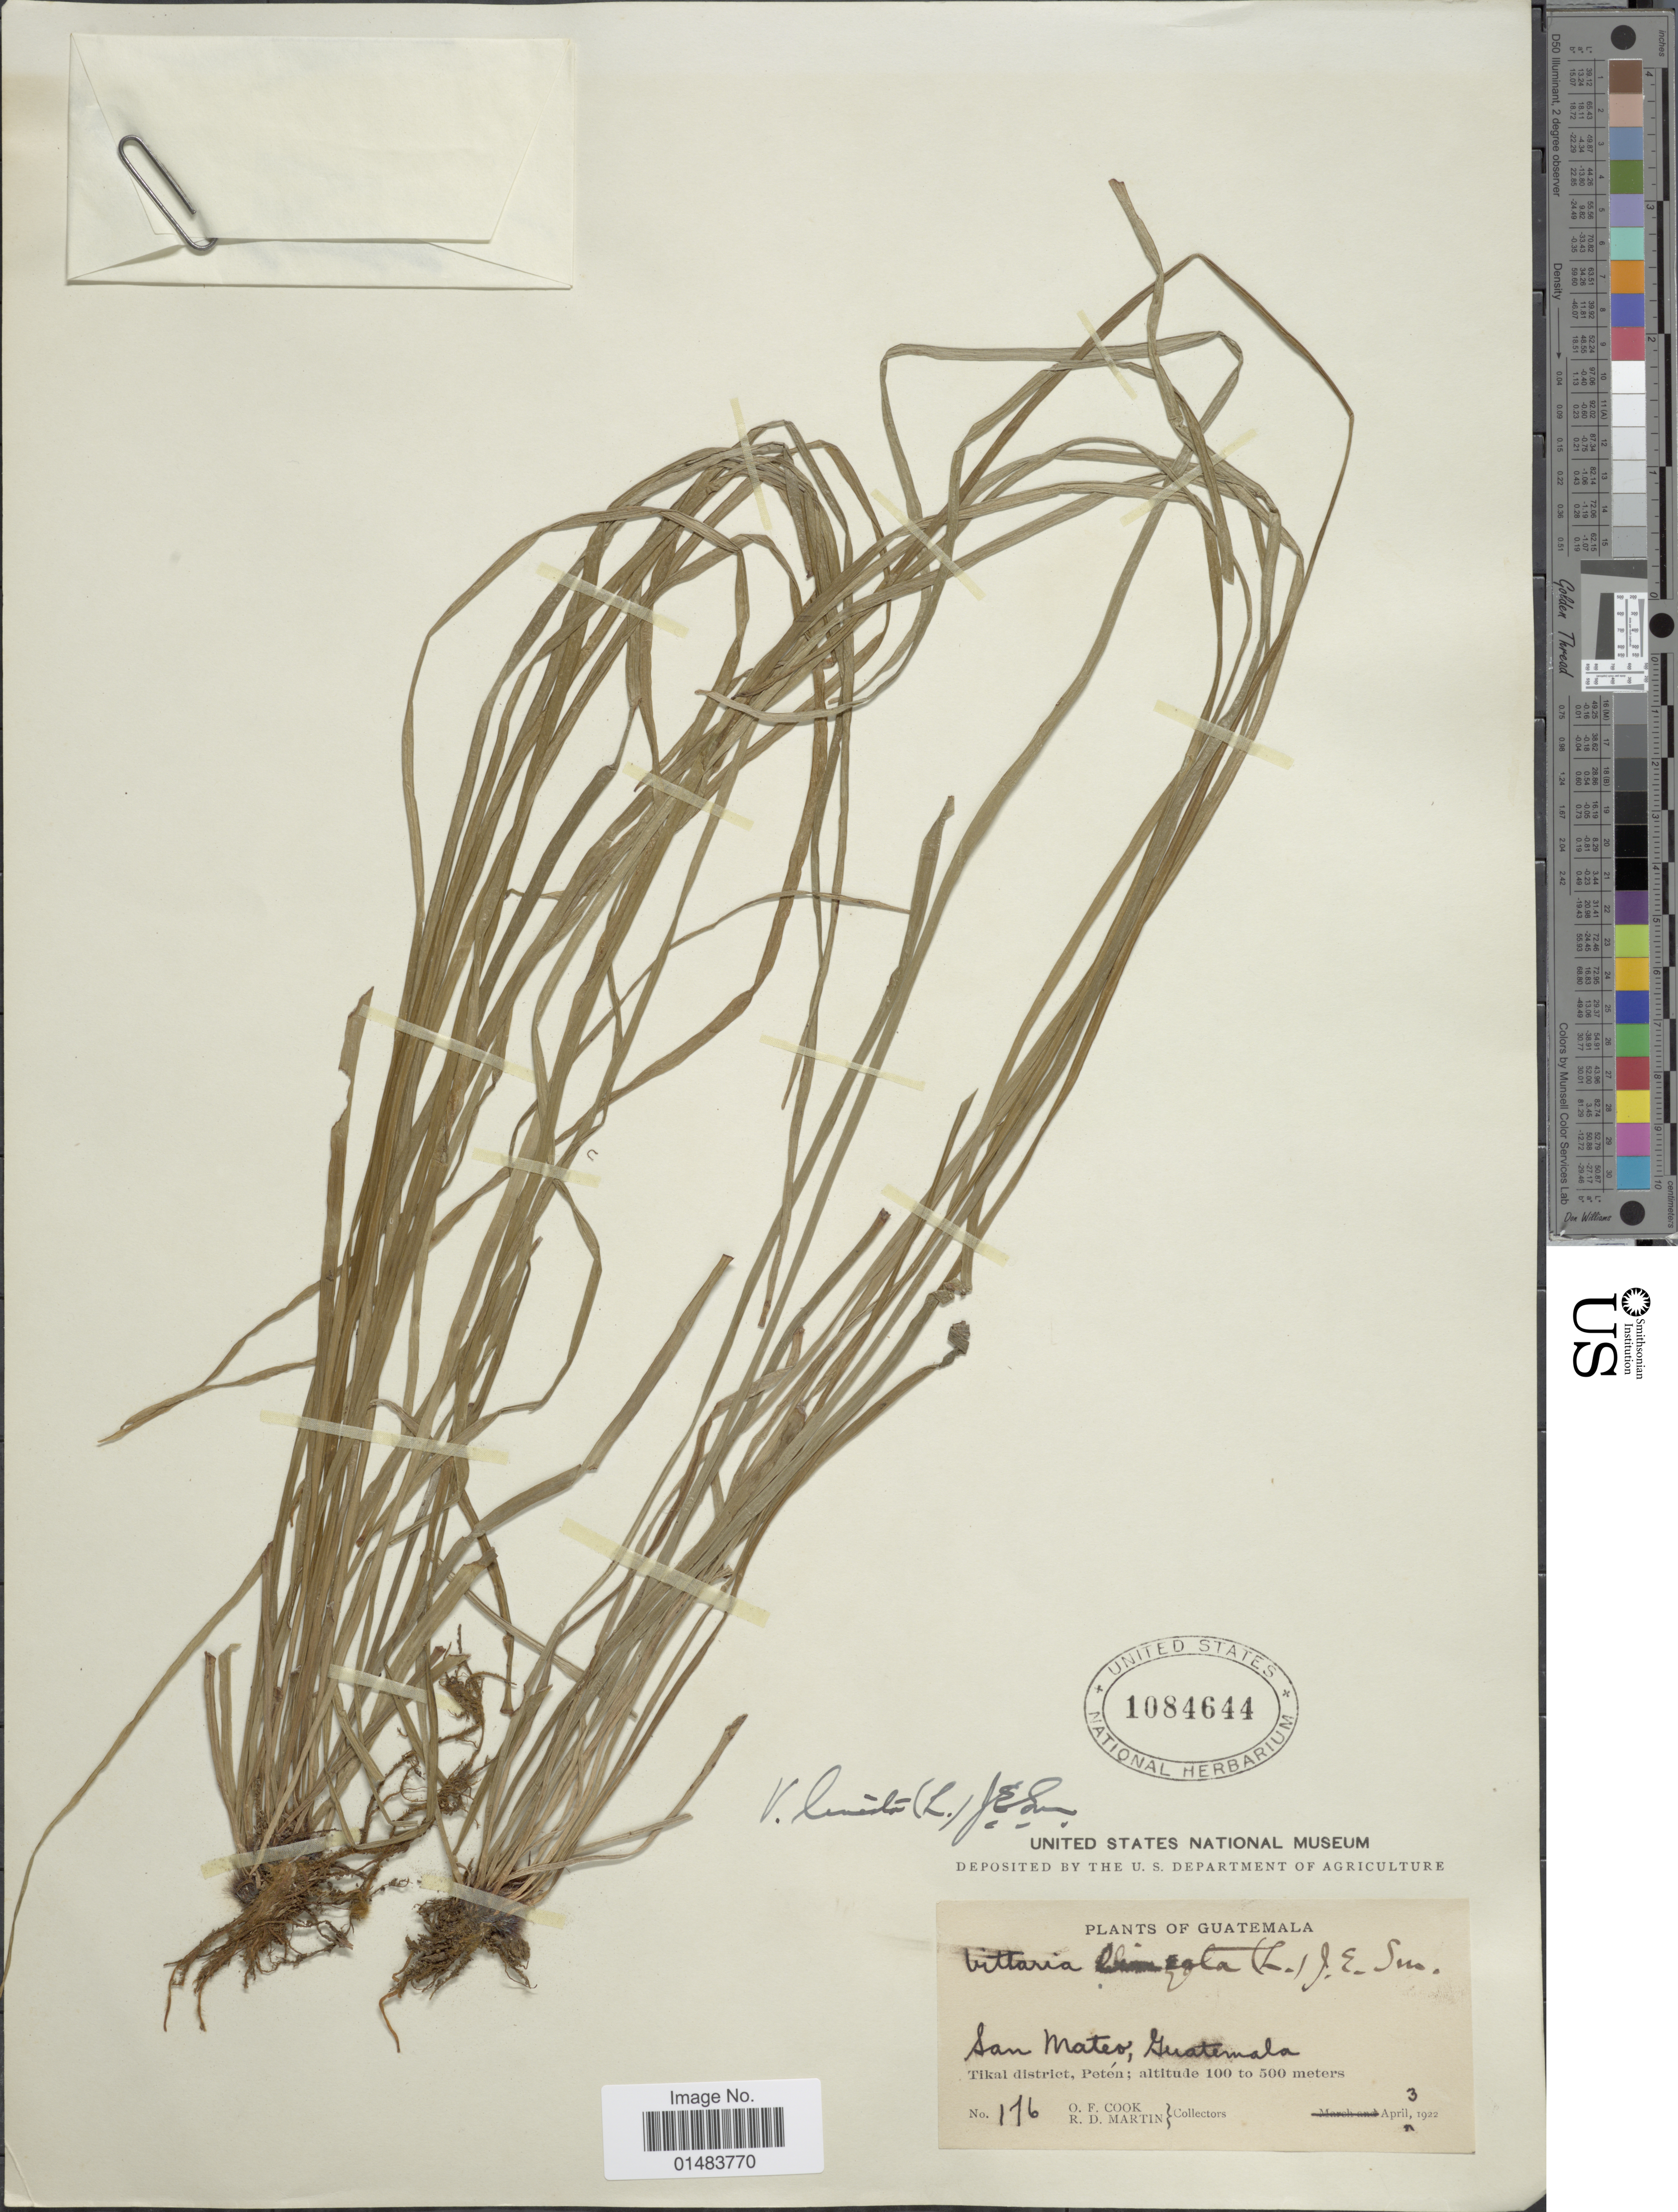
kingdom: Plantae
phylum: Tracheophyta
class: Polypodiopsida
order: Polypodiales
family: Pteridaceae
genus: Vittaria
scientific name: Vittaria lineata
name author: (L.) Sm.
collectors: O. F. Cook & R. D. Martin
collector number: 176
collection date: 1922-04-03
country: Guatemala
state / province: El Petén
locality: Plants of Guatemala, Tikal District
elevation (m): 100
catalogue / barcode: US 1084644